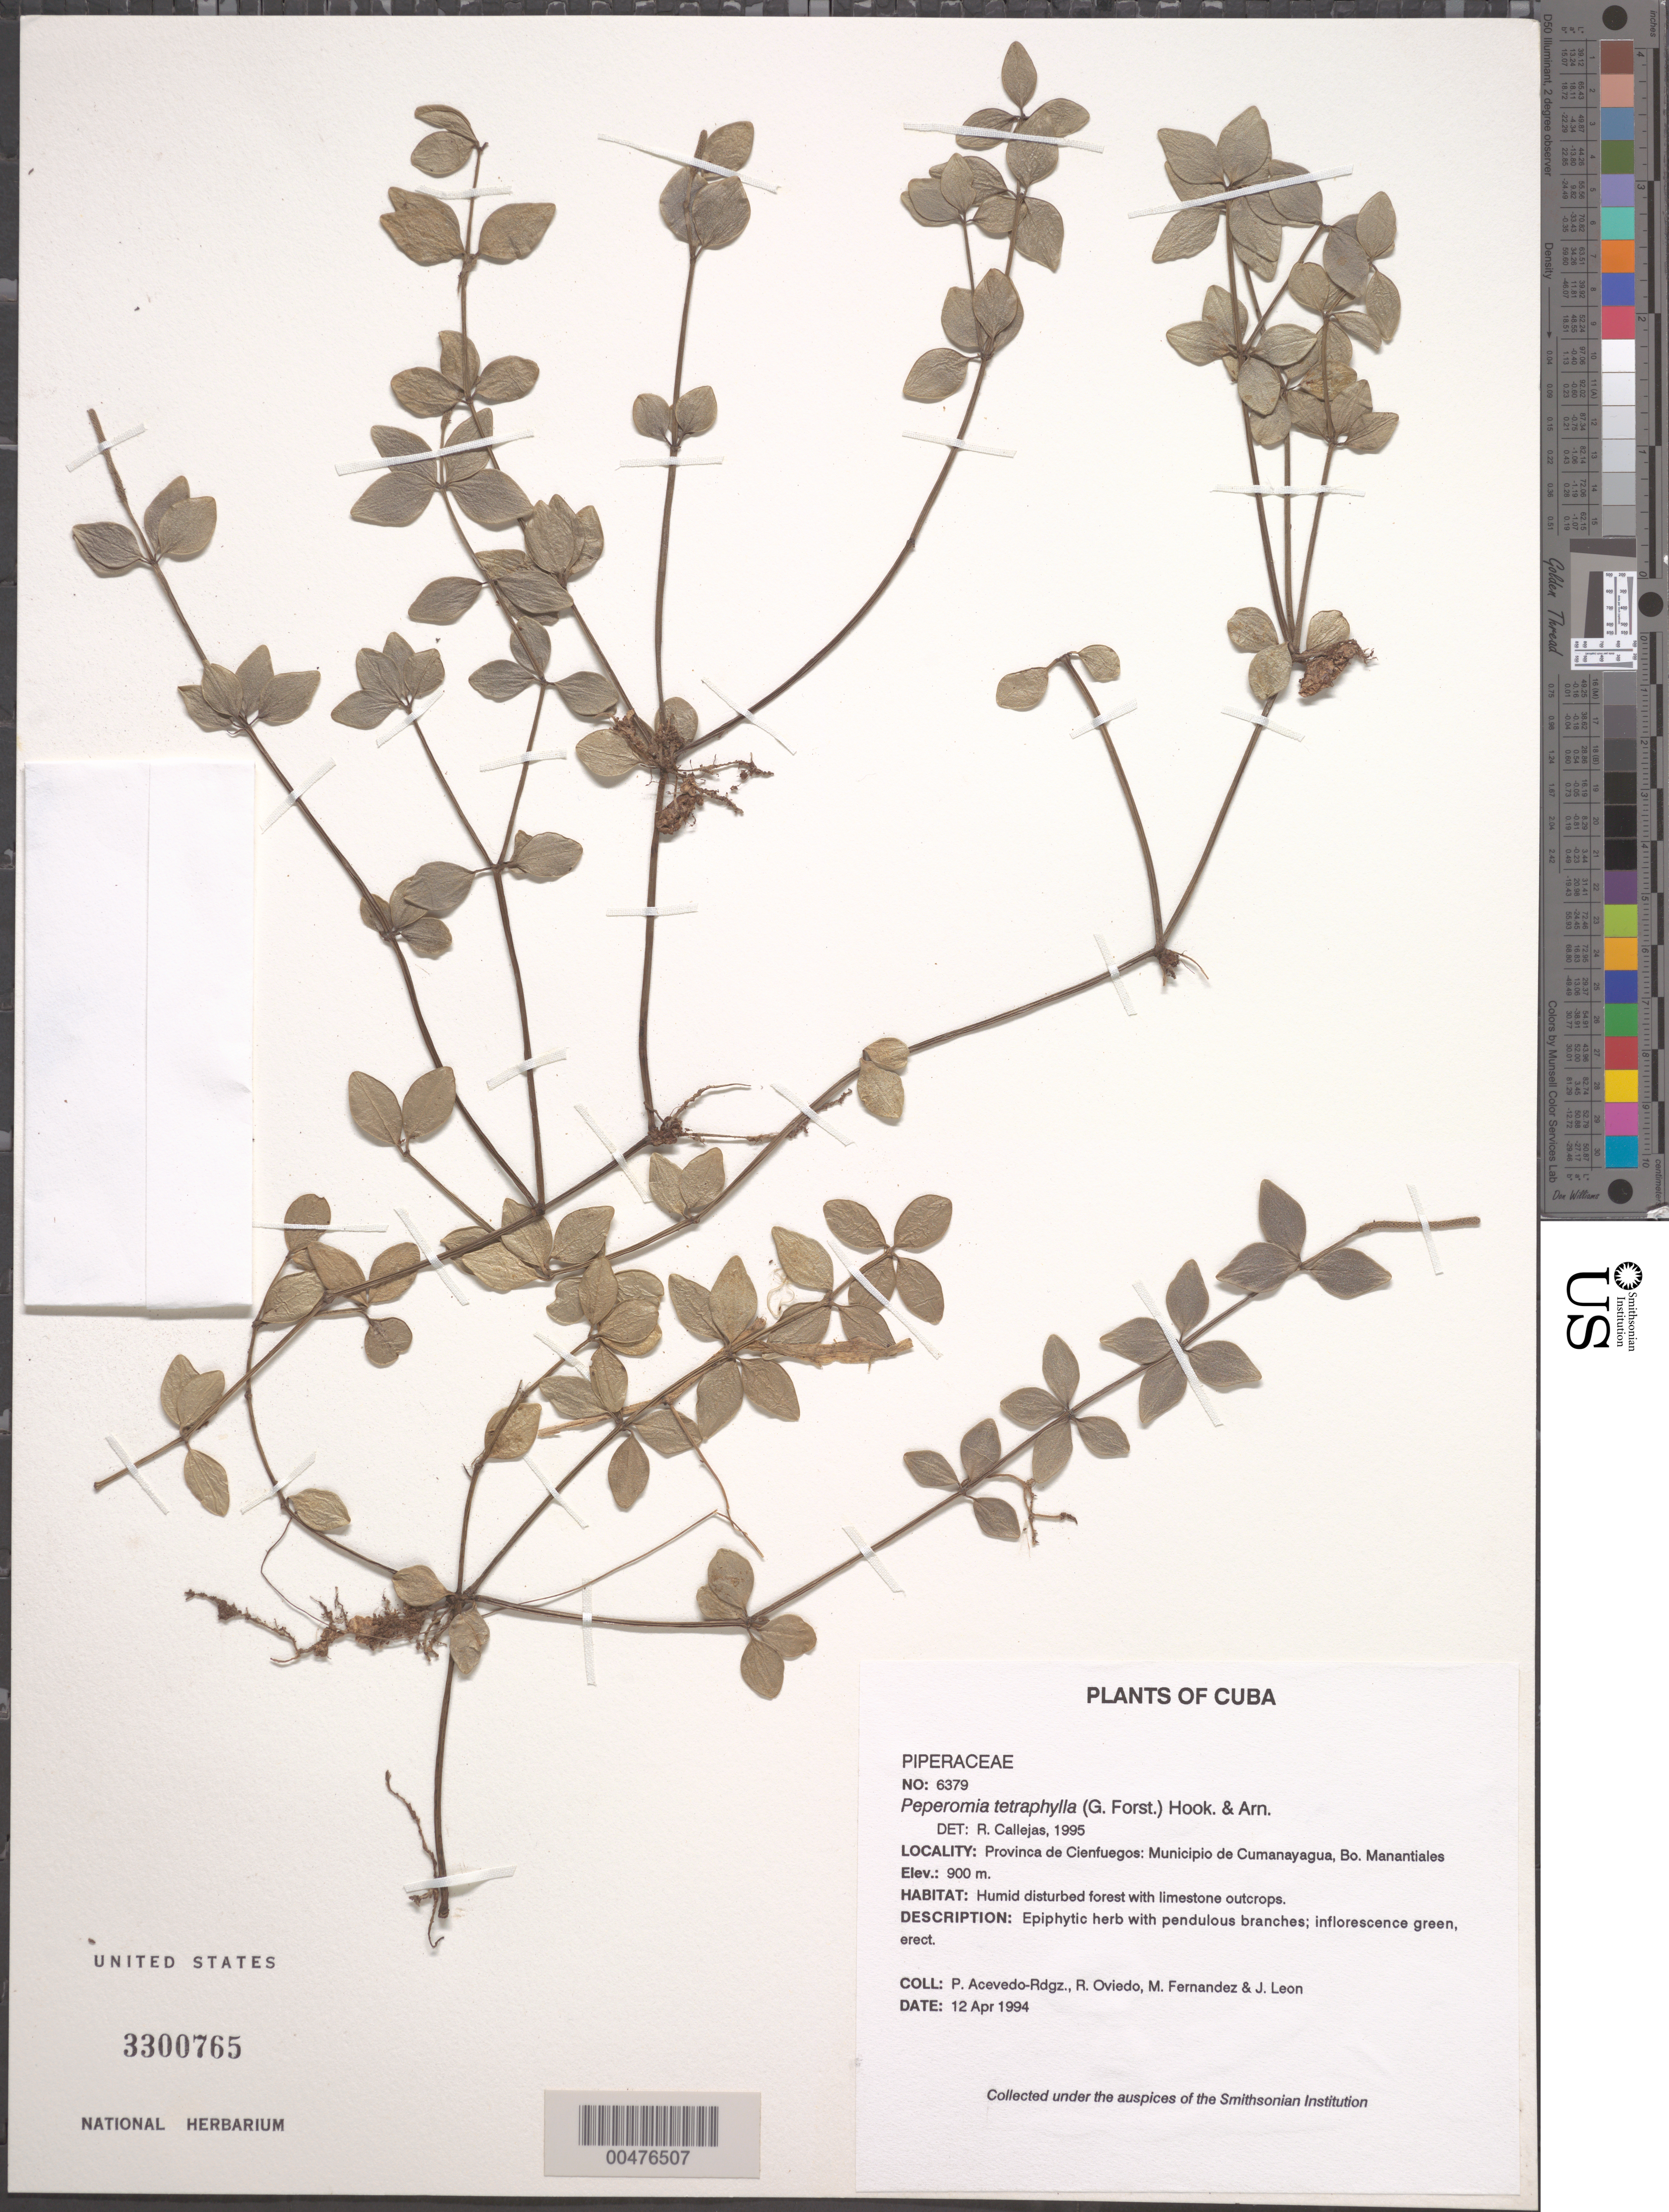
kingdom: Plantae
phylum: Tracheophyta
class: Magnoliopsida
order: Piperales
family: Piperaceae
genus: Peperomia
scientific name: Peperomia trichopus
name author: Trel. in J.F. Macbr.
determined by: Callejas, Ricardo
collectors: P. Acevedo-Rodr., R. Oviedo, M. Fernández & J. León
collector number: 6379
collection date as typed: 12 Apr 1994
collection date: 1994-04-12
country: Cuba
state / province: Cienfuegos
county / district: Municipio de Cumanayagua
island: Cuba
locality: Bo Manantiales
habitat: Humid disturbed forest with limestone outcrops.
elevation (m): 900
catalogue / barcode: US 3300765